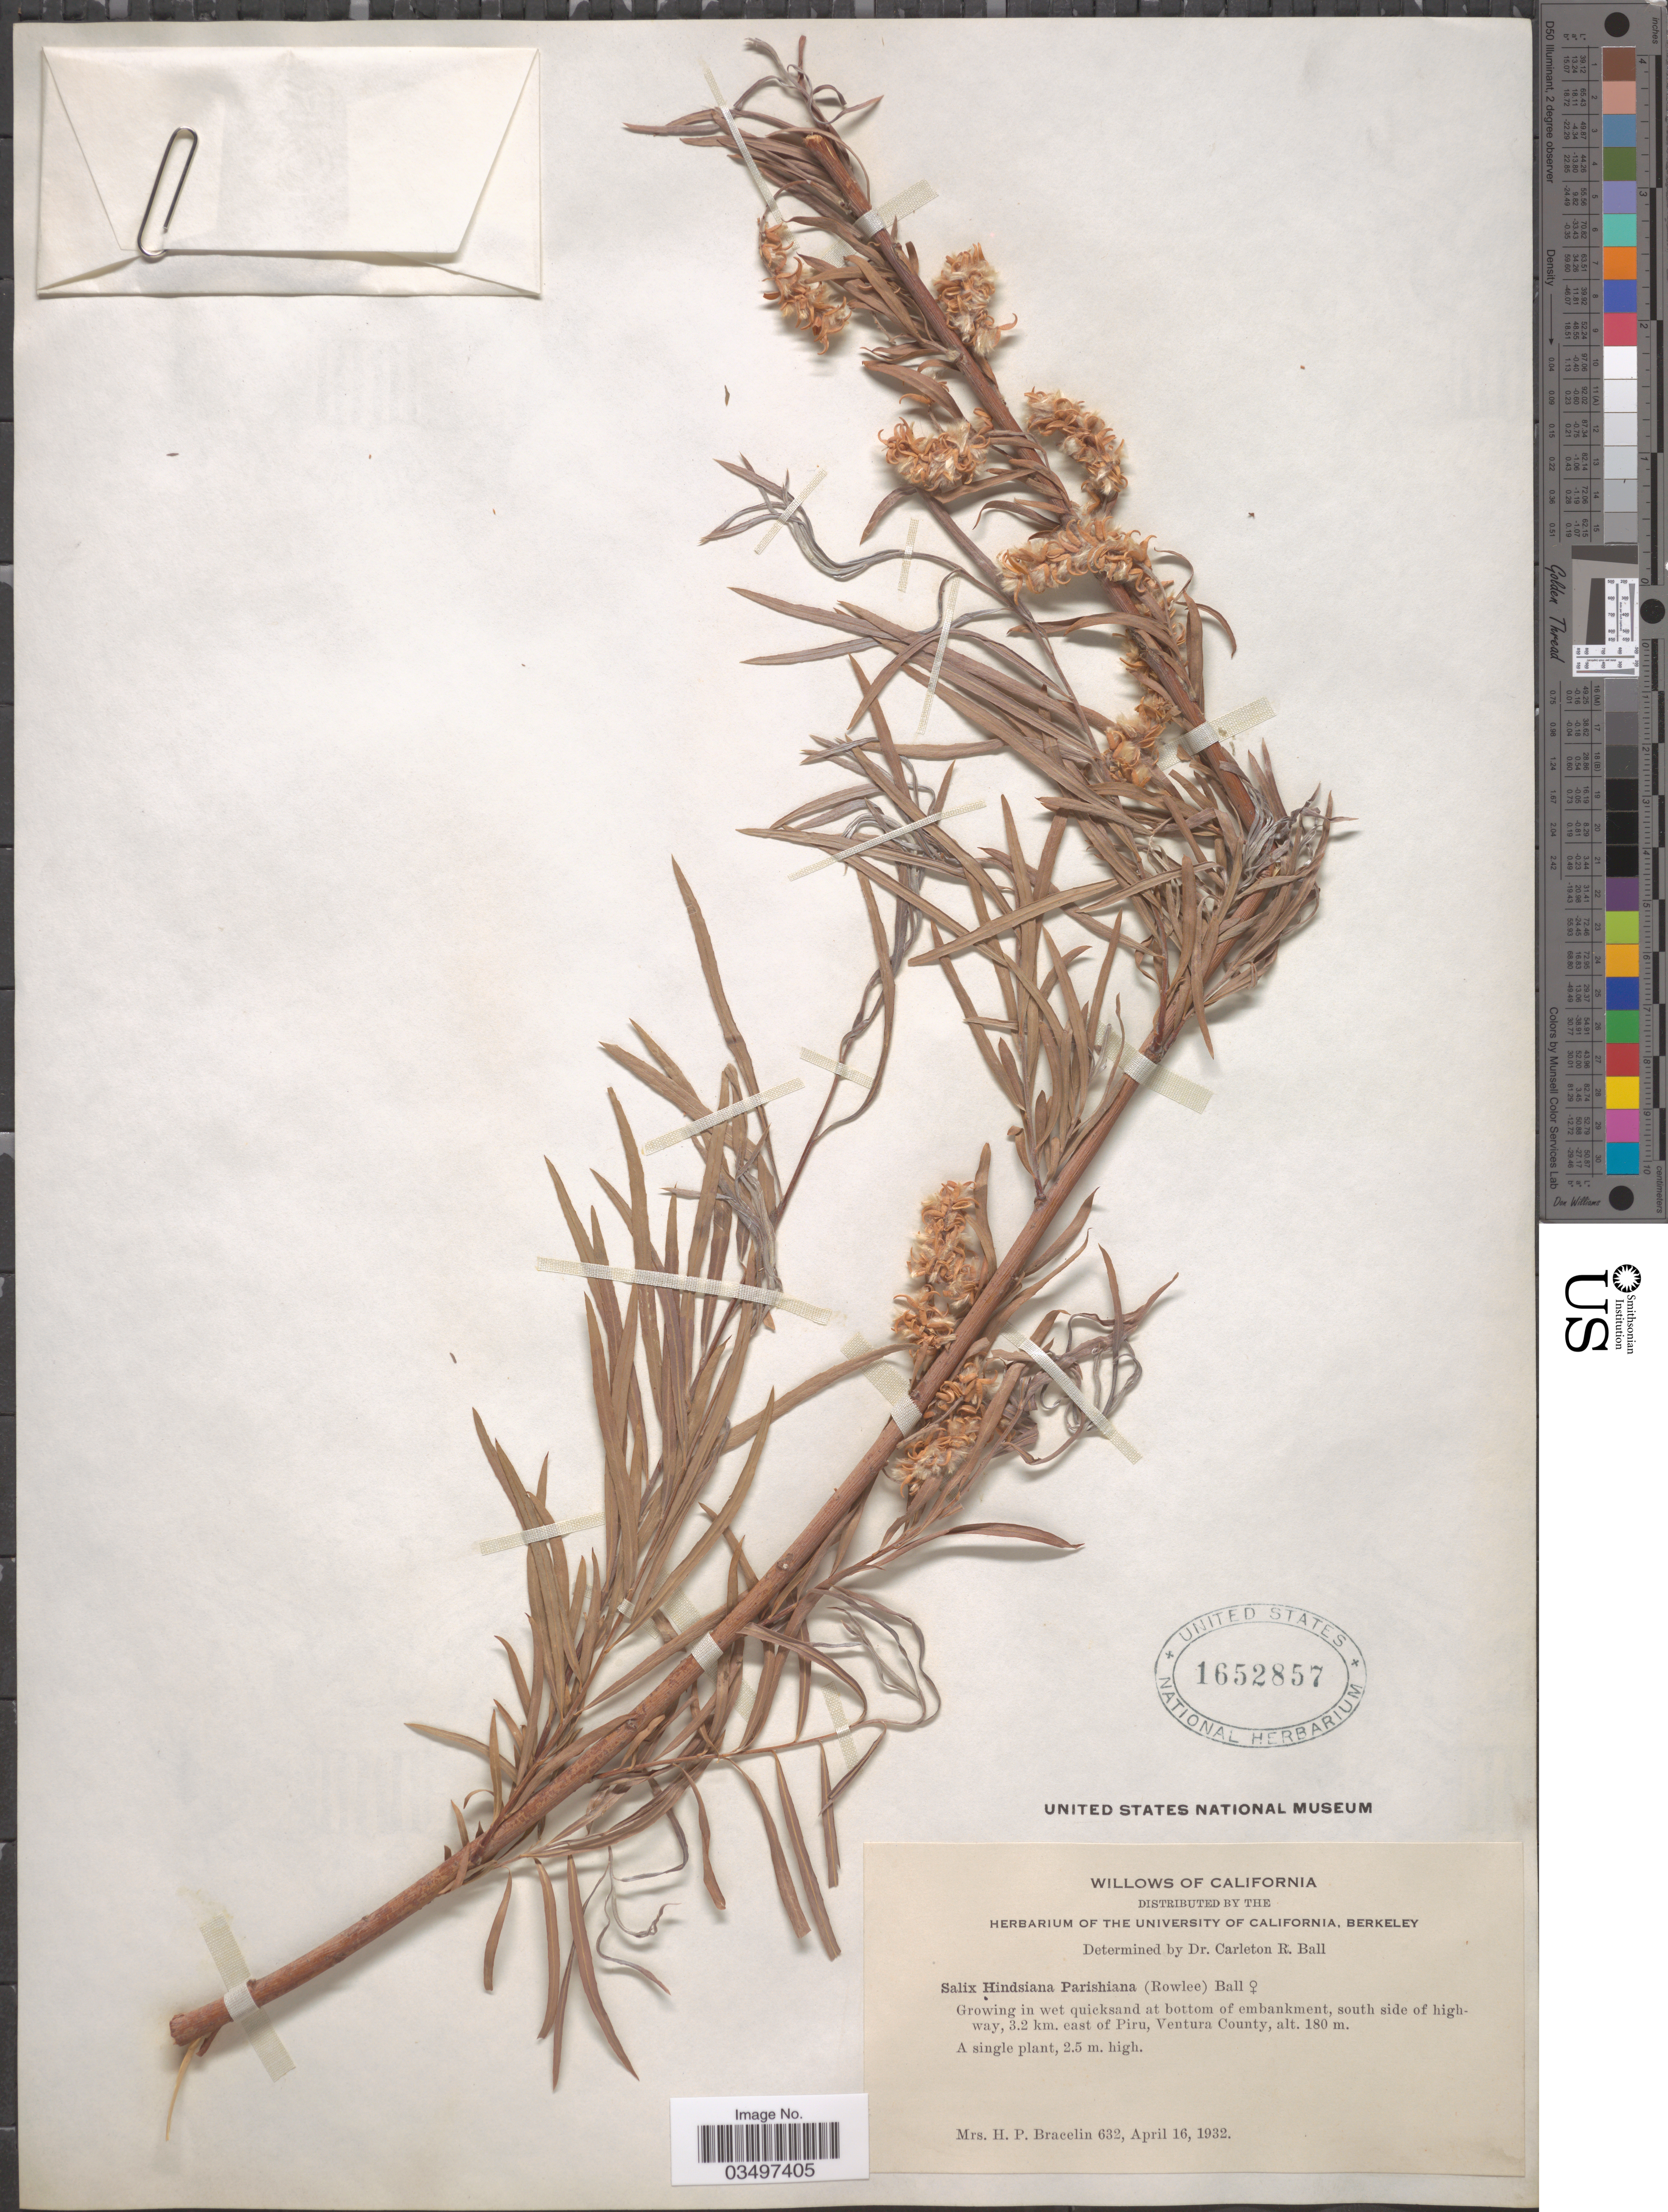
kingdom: Plantae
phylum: Tracheophyta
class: Magnoliopsida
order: Malpighiales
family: Salicaceae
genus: Salix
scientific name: Salix hindsiana var. parishiana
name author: (Rowlee) C.R. Ball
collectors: H. Bracelin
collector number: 632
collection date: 1932-04-16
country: United States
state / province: California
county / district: Ventura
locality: South side of highway, 3.2 km. east of Piru, Ventura County.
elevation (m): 180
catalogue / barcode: US 1652857